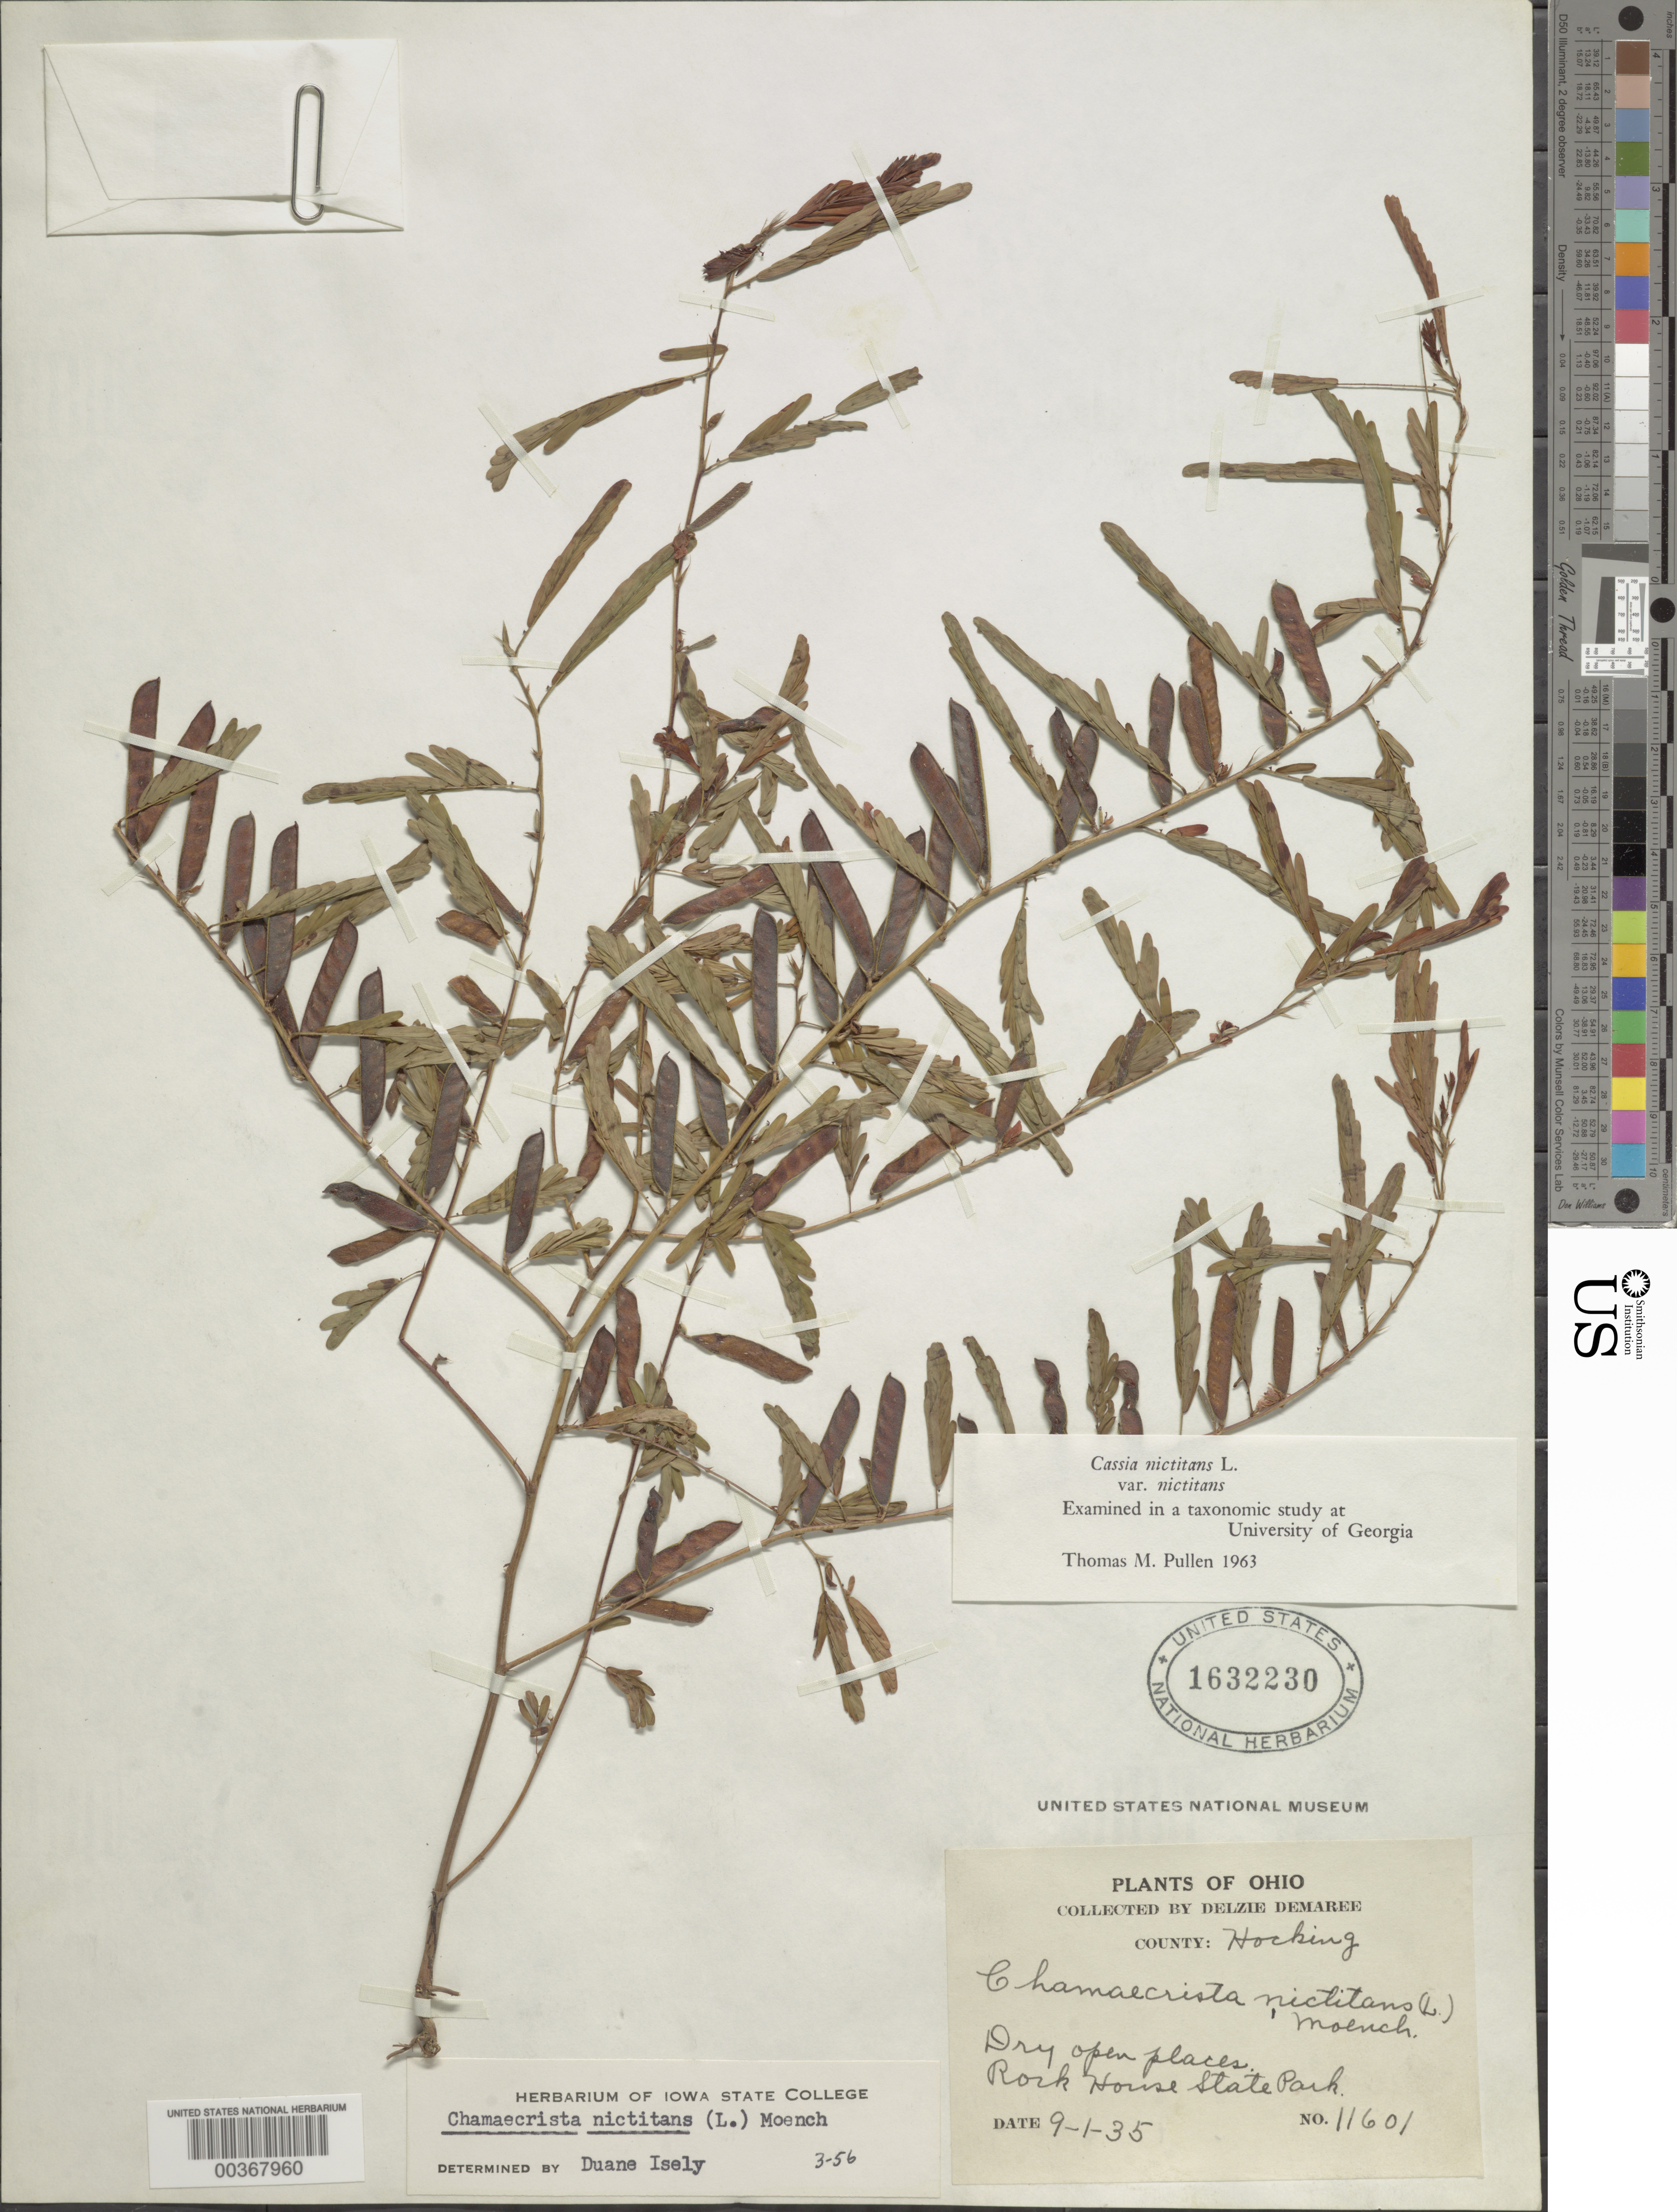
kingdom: Plantae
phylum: Tracheophyta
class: Magnoliopsida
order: Fabales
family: Fabaceae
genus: Chamaecrista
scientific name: Chamaecrista nictitans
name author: (L.) Moench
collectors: D. Demaree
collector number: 11601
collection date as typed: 01 Sep 1935 or 09 Jan 1935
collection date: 1935-01-09 or 1935-09-01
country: United States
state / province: Ohio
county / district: Hocking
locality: Rock house state park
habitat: Dry open places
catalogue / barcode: US 1632230